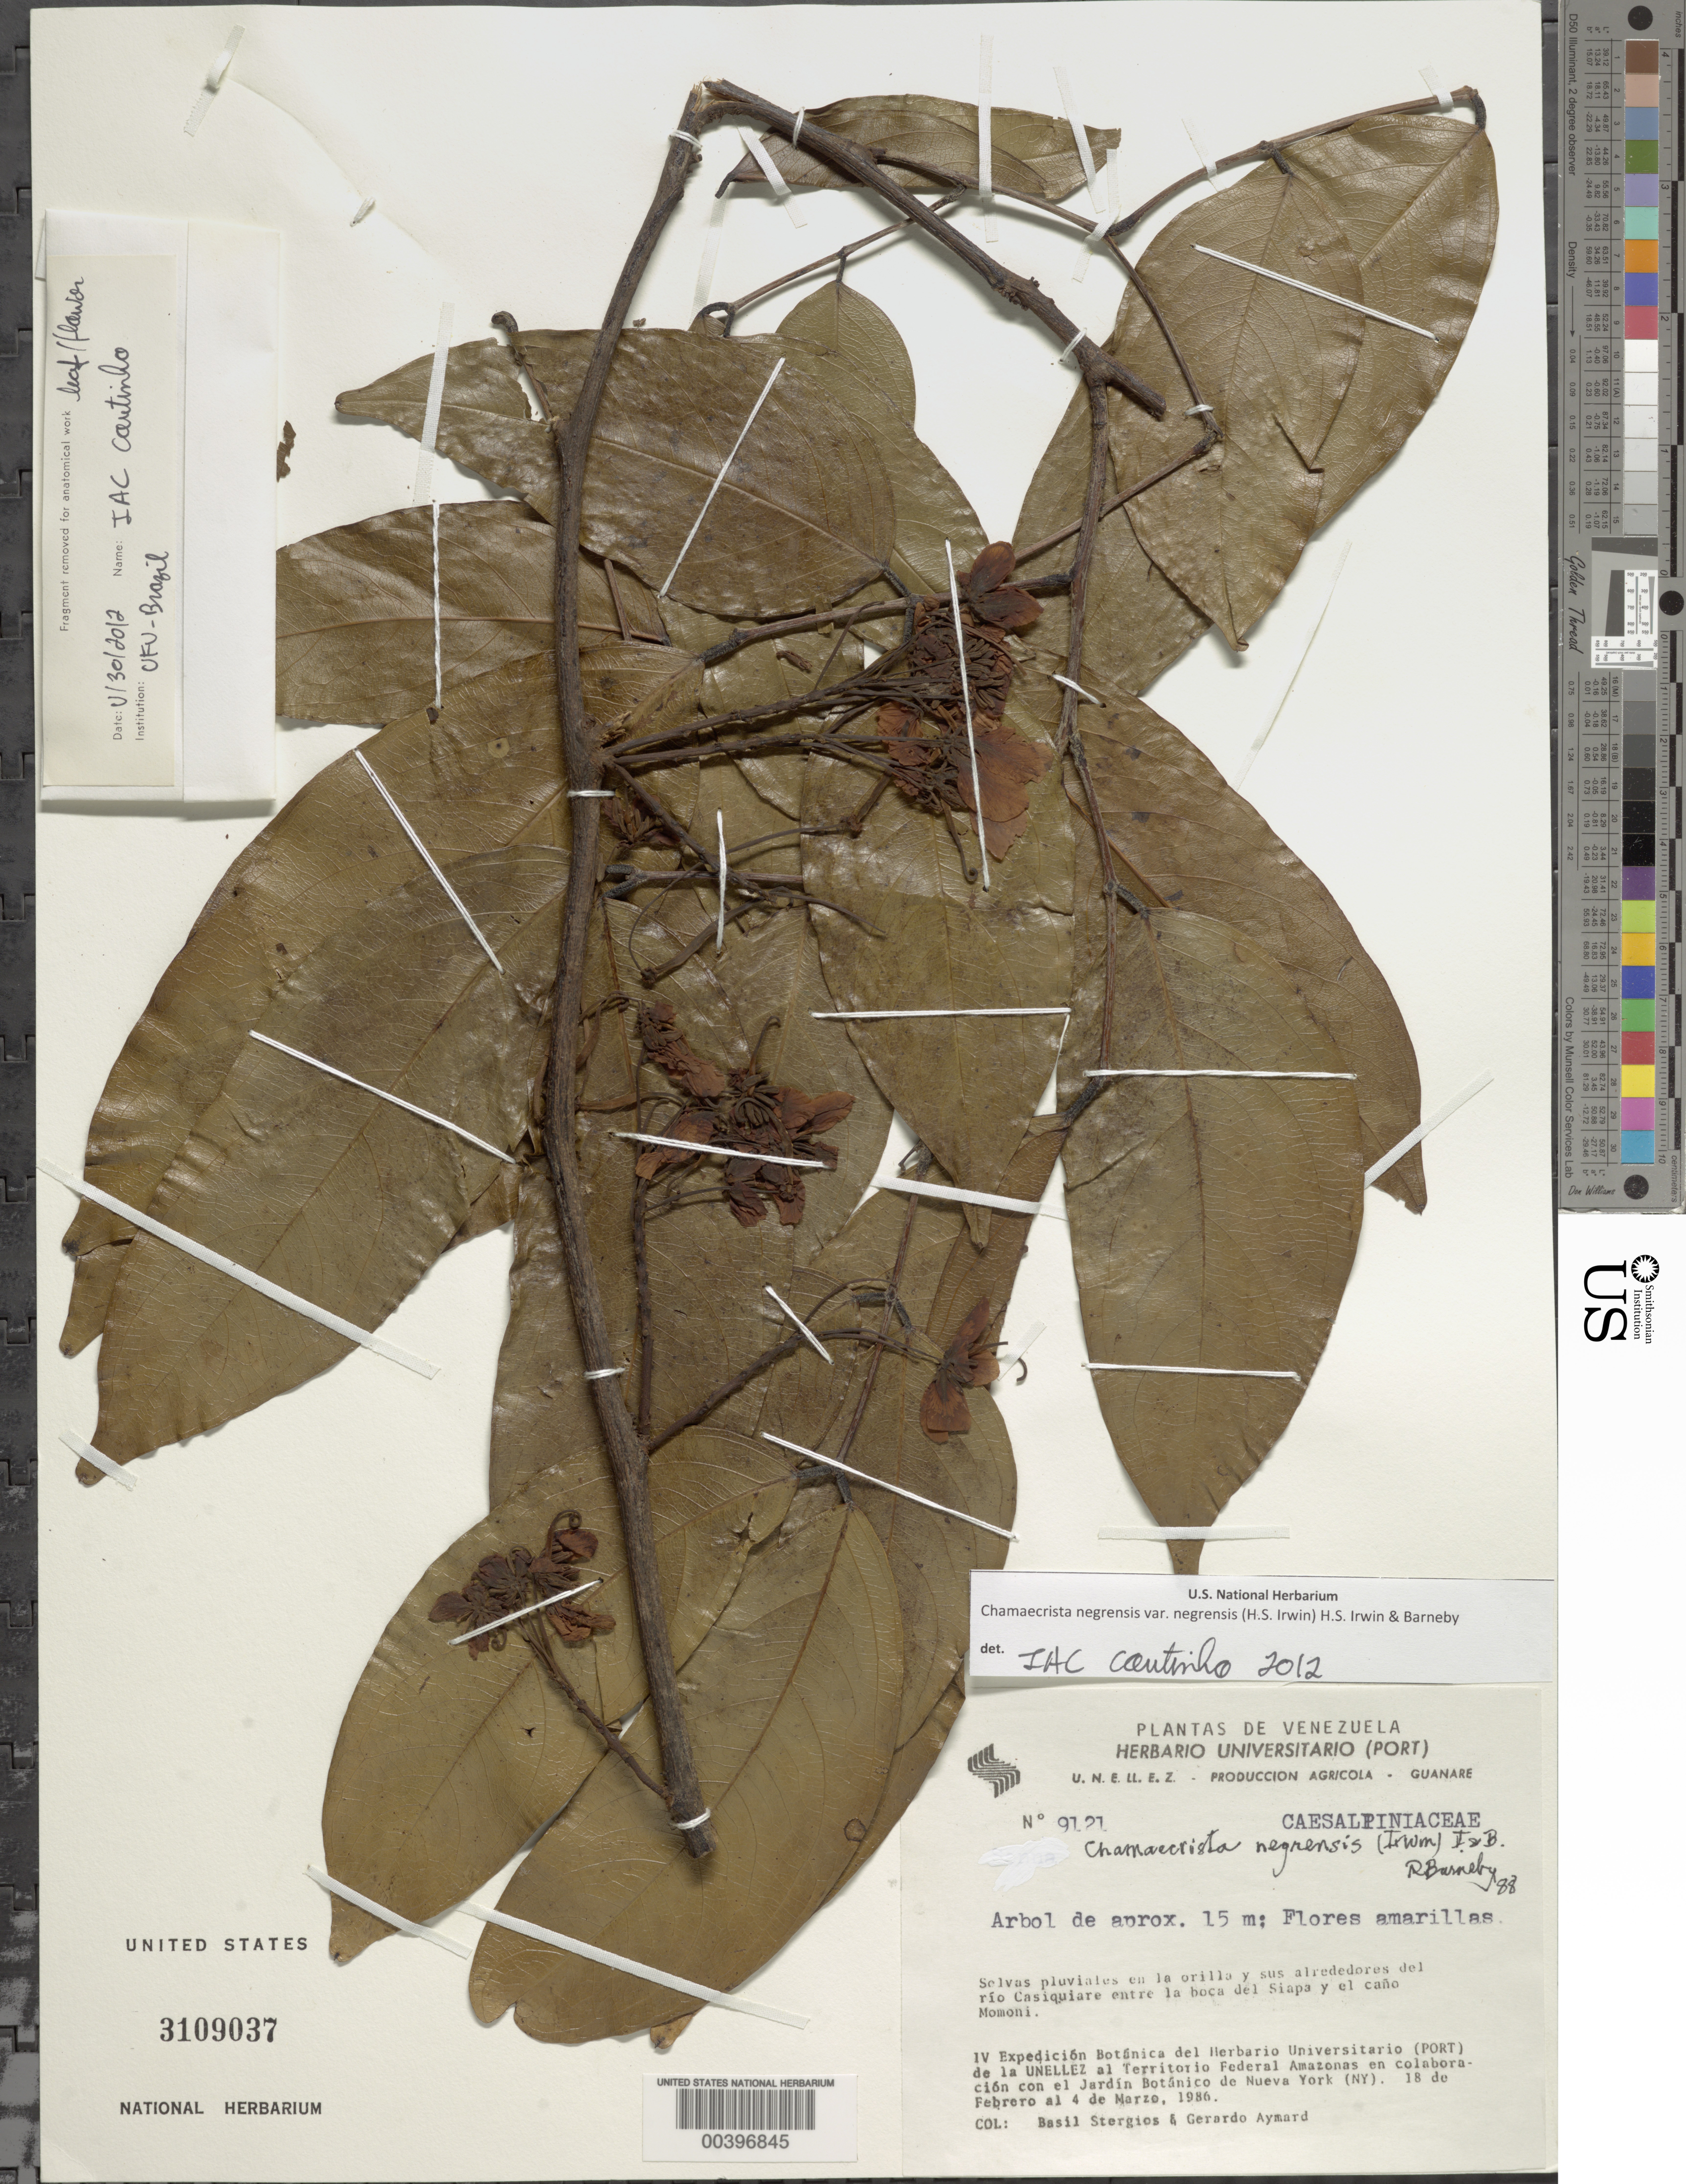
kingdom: Plantae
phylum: Tracheophyta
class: Magnoliopsida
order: Fabales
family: Fabaceae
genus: Chamaecrista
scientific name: Chamaecrista negrensis var. negrensis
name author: (H.S. Irwin) H.S. Irwin & Barneby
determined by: Coutinho, I. A. C.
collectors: B. G. Stergios & G. A. Aymard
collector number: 9121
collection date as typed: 18 Feb 1986 to 04 Mar 1986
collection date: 1986-02-18/1986-03-04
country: Venezuela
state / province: Amazonas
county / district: Río Negro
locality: Rio Casiquiare entre la Boca del Siapa y el Cano Momoni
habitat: Selvas pluviales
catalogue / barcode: US 3109037